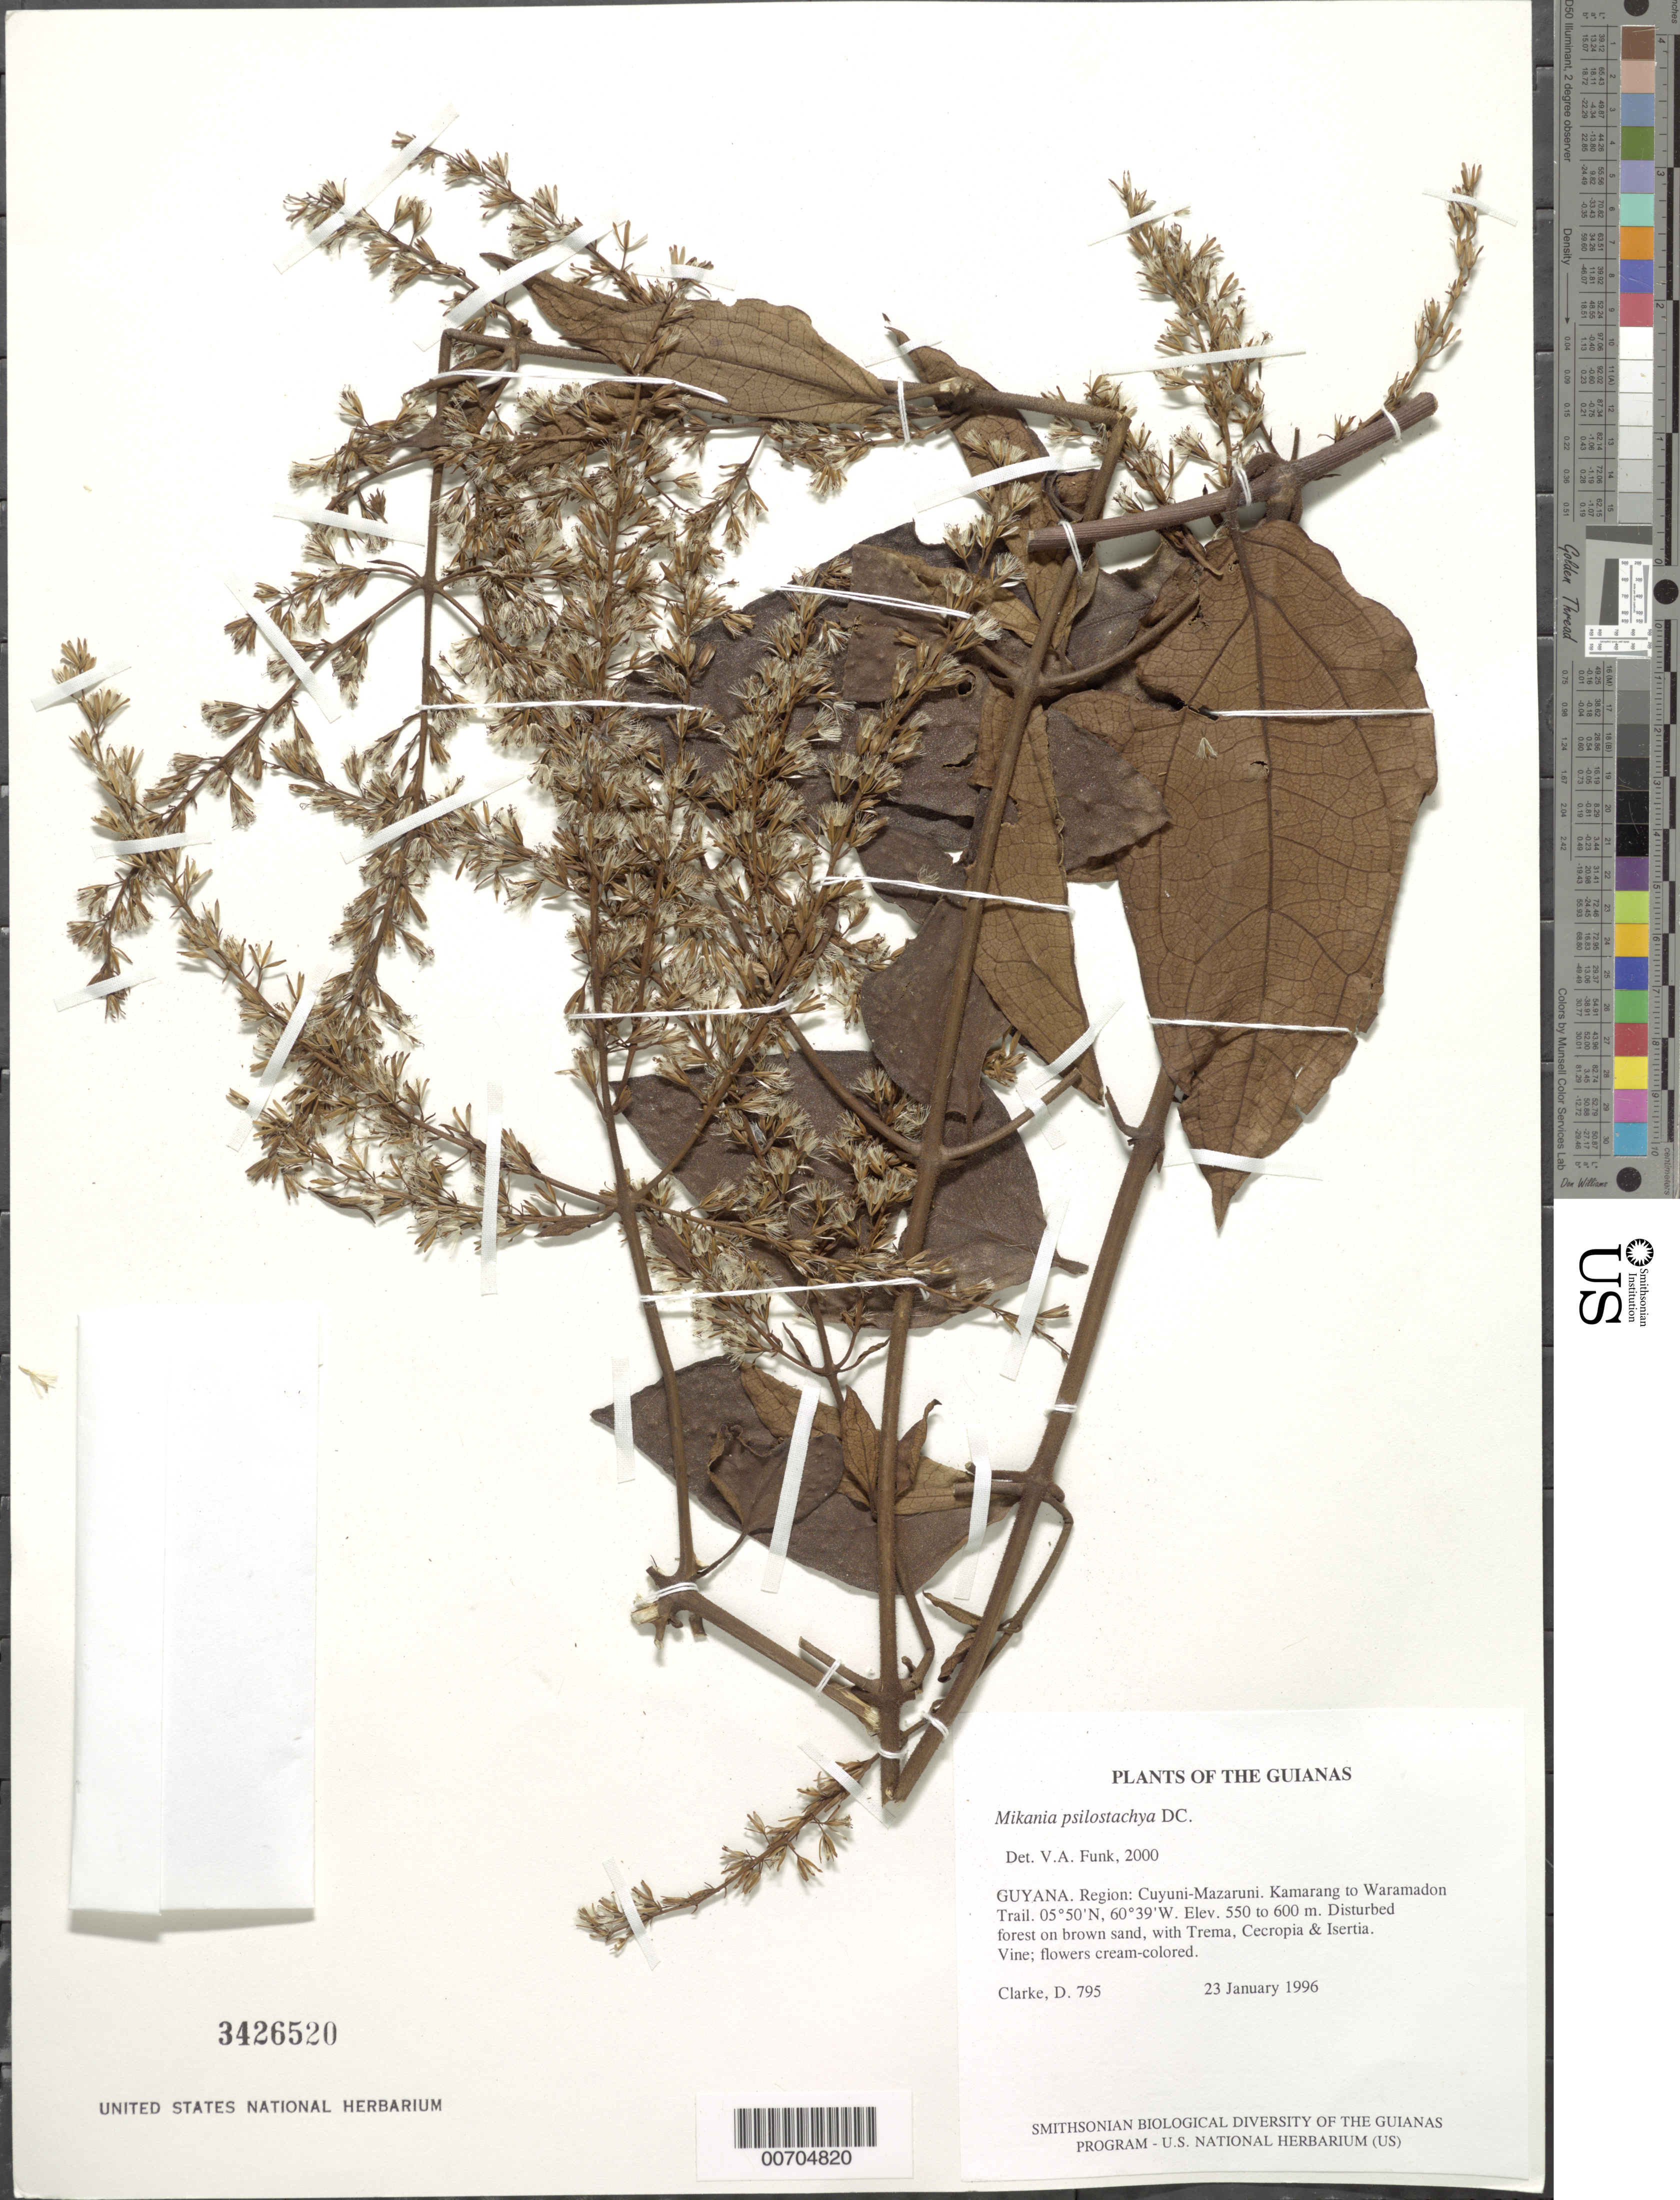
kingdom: Plantae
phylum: Tracheophyta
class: Magnoliopsida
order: Asterales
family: Asteraceae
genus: Mikania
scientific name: Mikania psilostachya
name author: DC.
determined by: Funk, Vicki A., (BOT), Smithsonian Institution - National Museum of Natural History (UNITED STATES)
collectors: H. D. Clarke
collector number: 795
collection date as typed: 23 January 1996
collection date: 1996-01-23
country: Guyana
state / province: Cuyuni-Mazaruni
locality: Kamarang to Waramadon Trail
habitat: Disturbed forest on brown sand, with Trema, Cecropia & Isertia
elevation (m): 550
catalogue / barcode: US 3426520